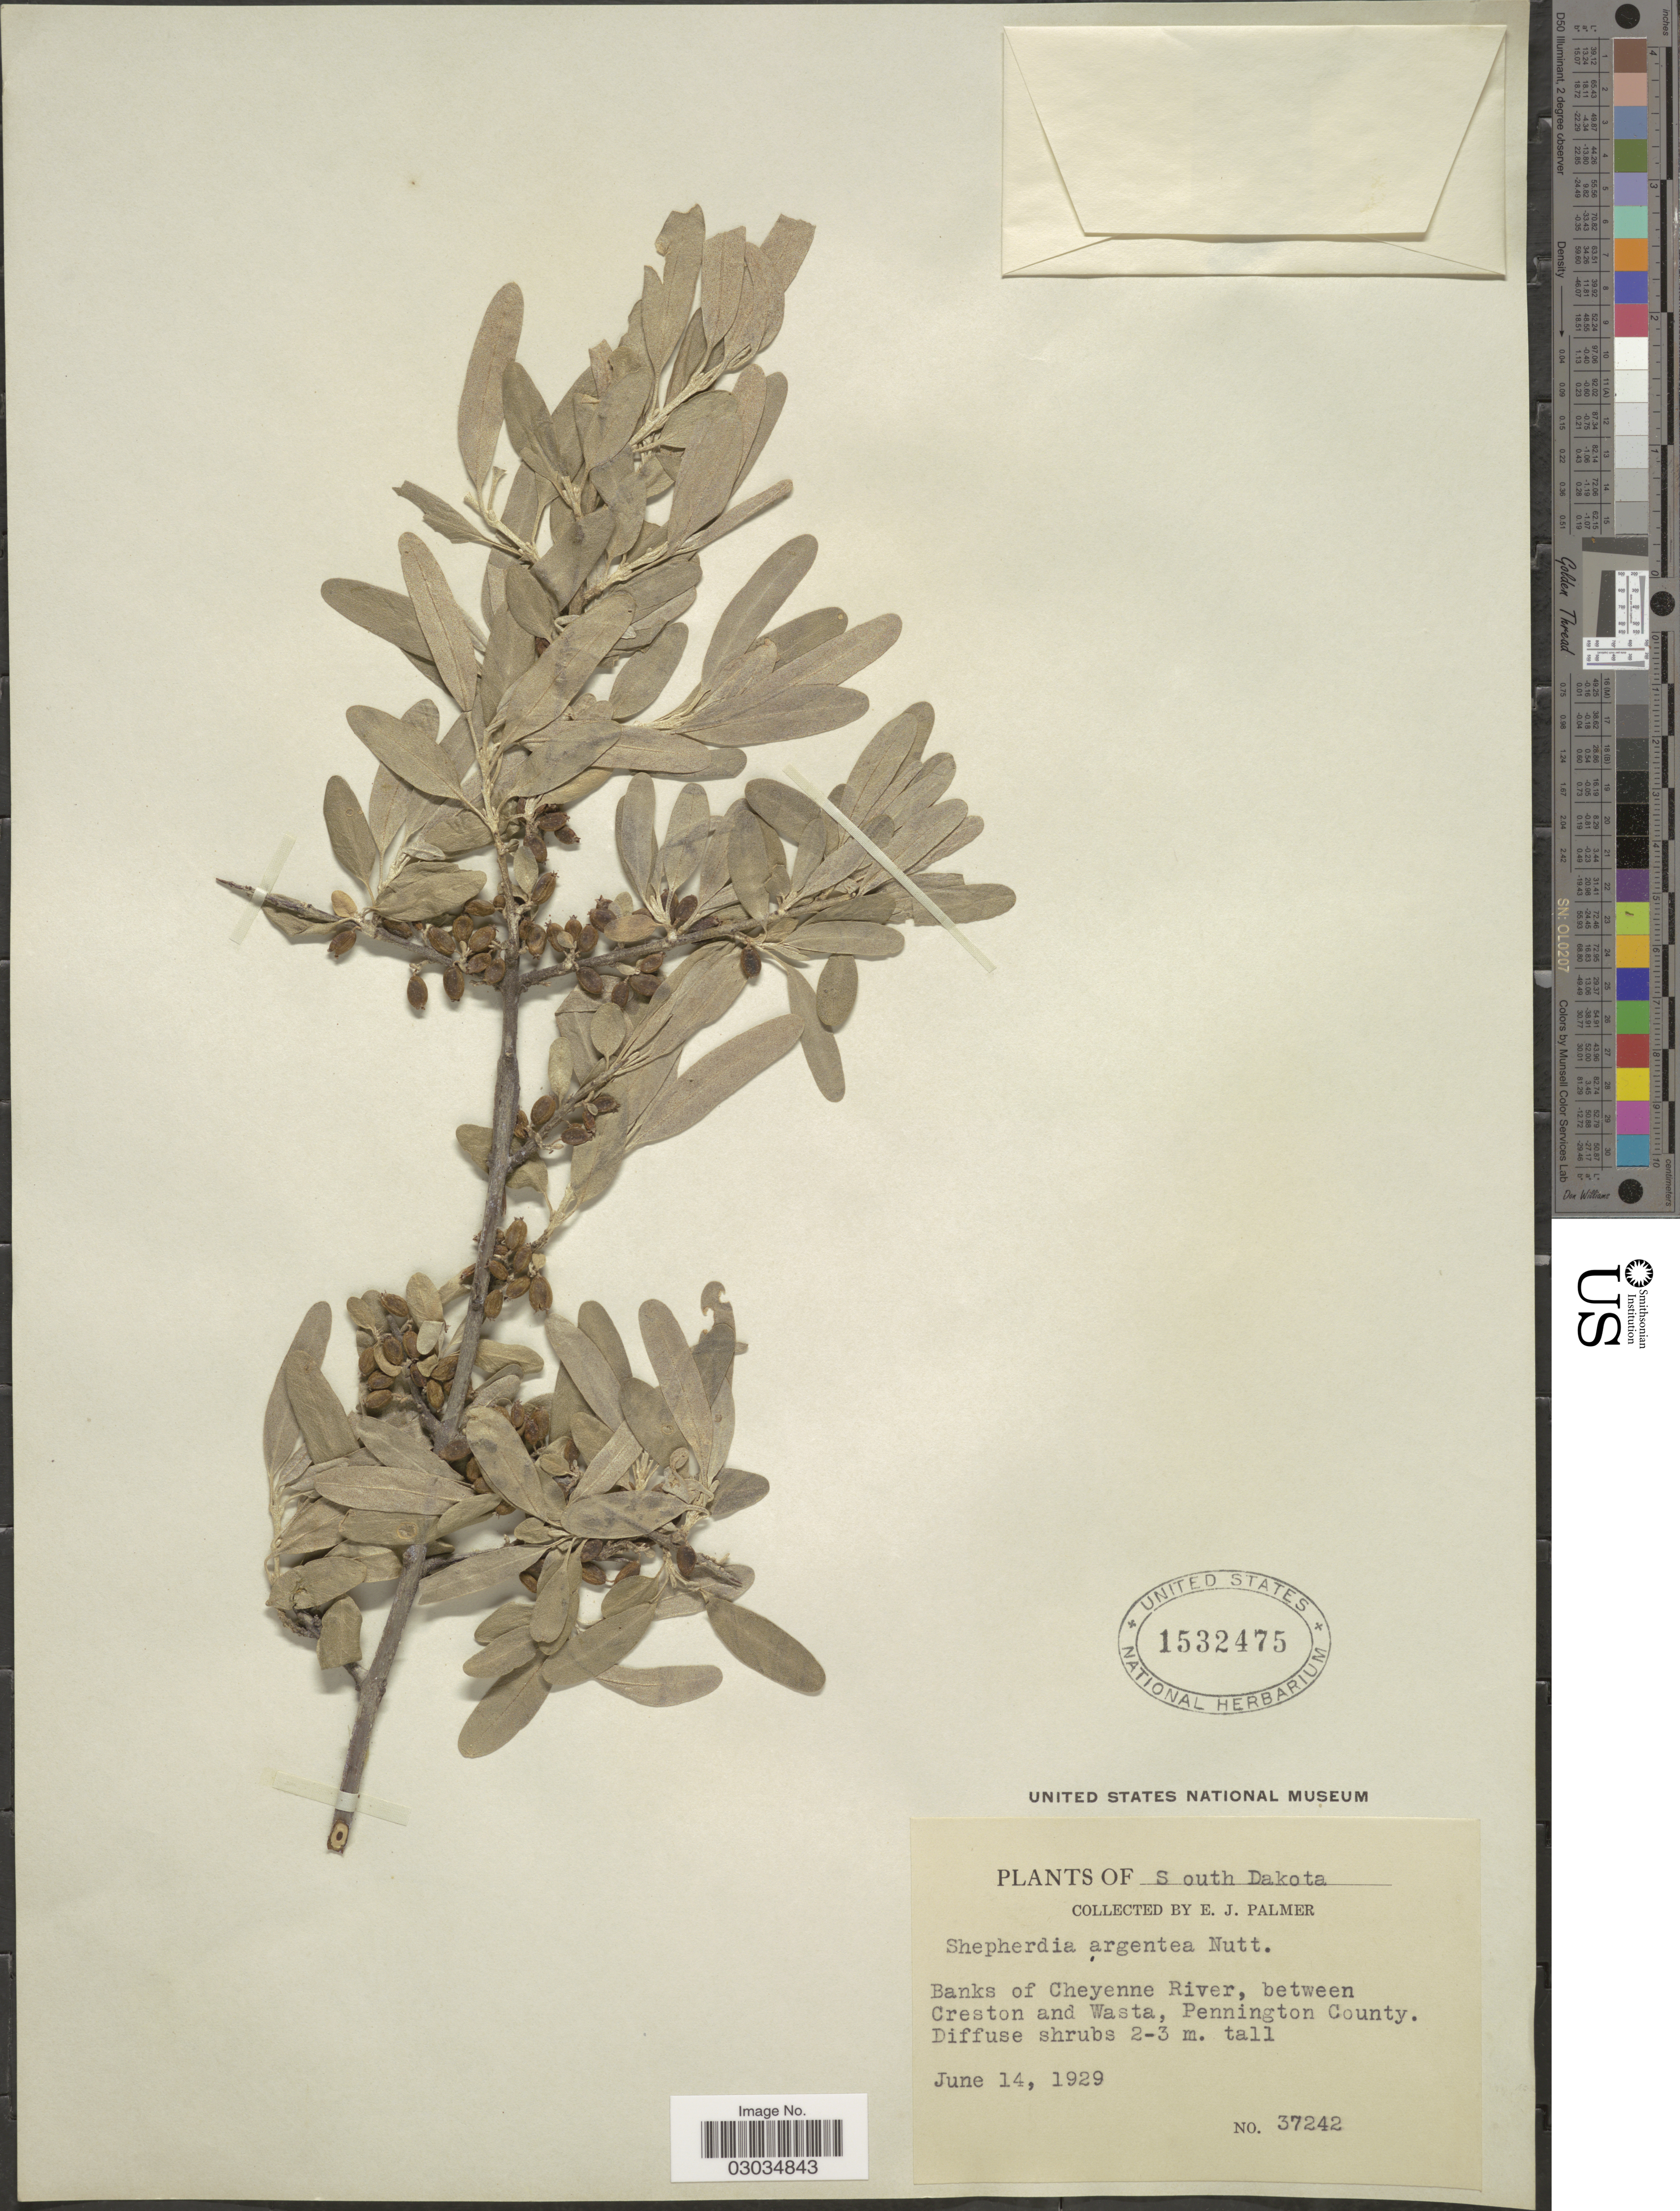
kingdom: Plantae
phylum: Tracheophyta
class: Magnoliopsida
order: Rosales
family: Elaeagnaceae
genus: Shepherdia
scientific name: Shepherdia argentea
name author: (Pursh) Nutt.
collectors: E. J. Palmer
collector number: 37242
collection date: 1929-06-14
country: United States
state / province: South Dakota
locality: Banks of Cheyenne River, between Creston and Wasta, Pennington County.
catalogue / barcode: US 1532475